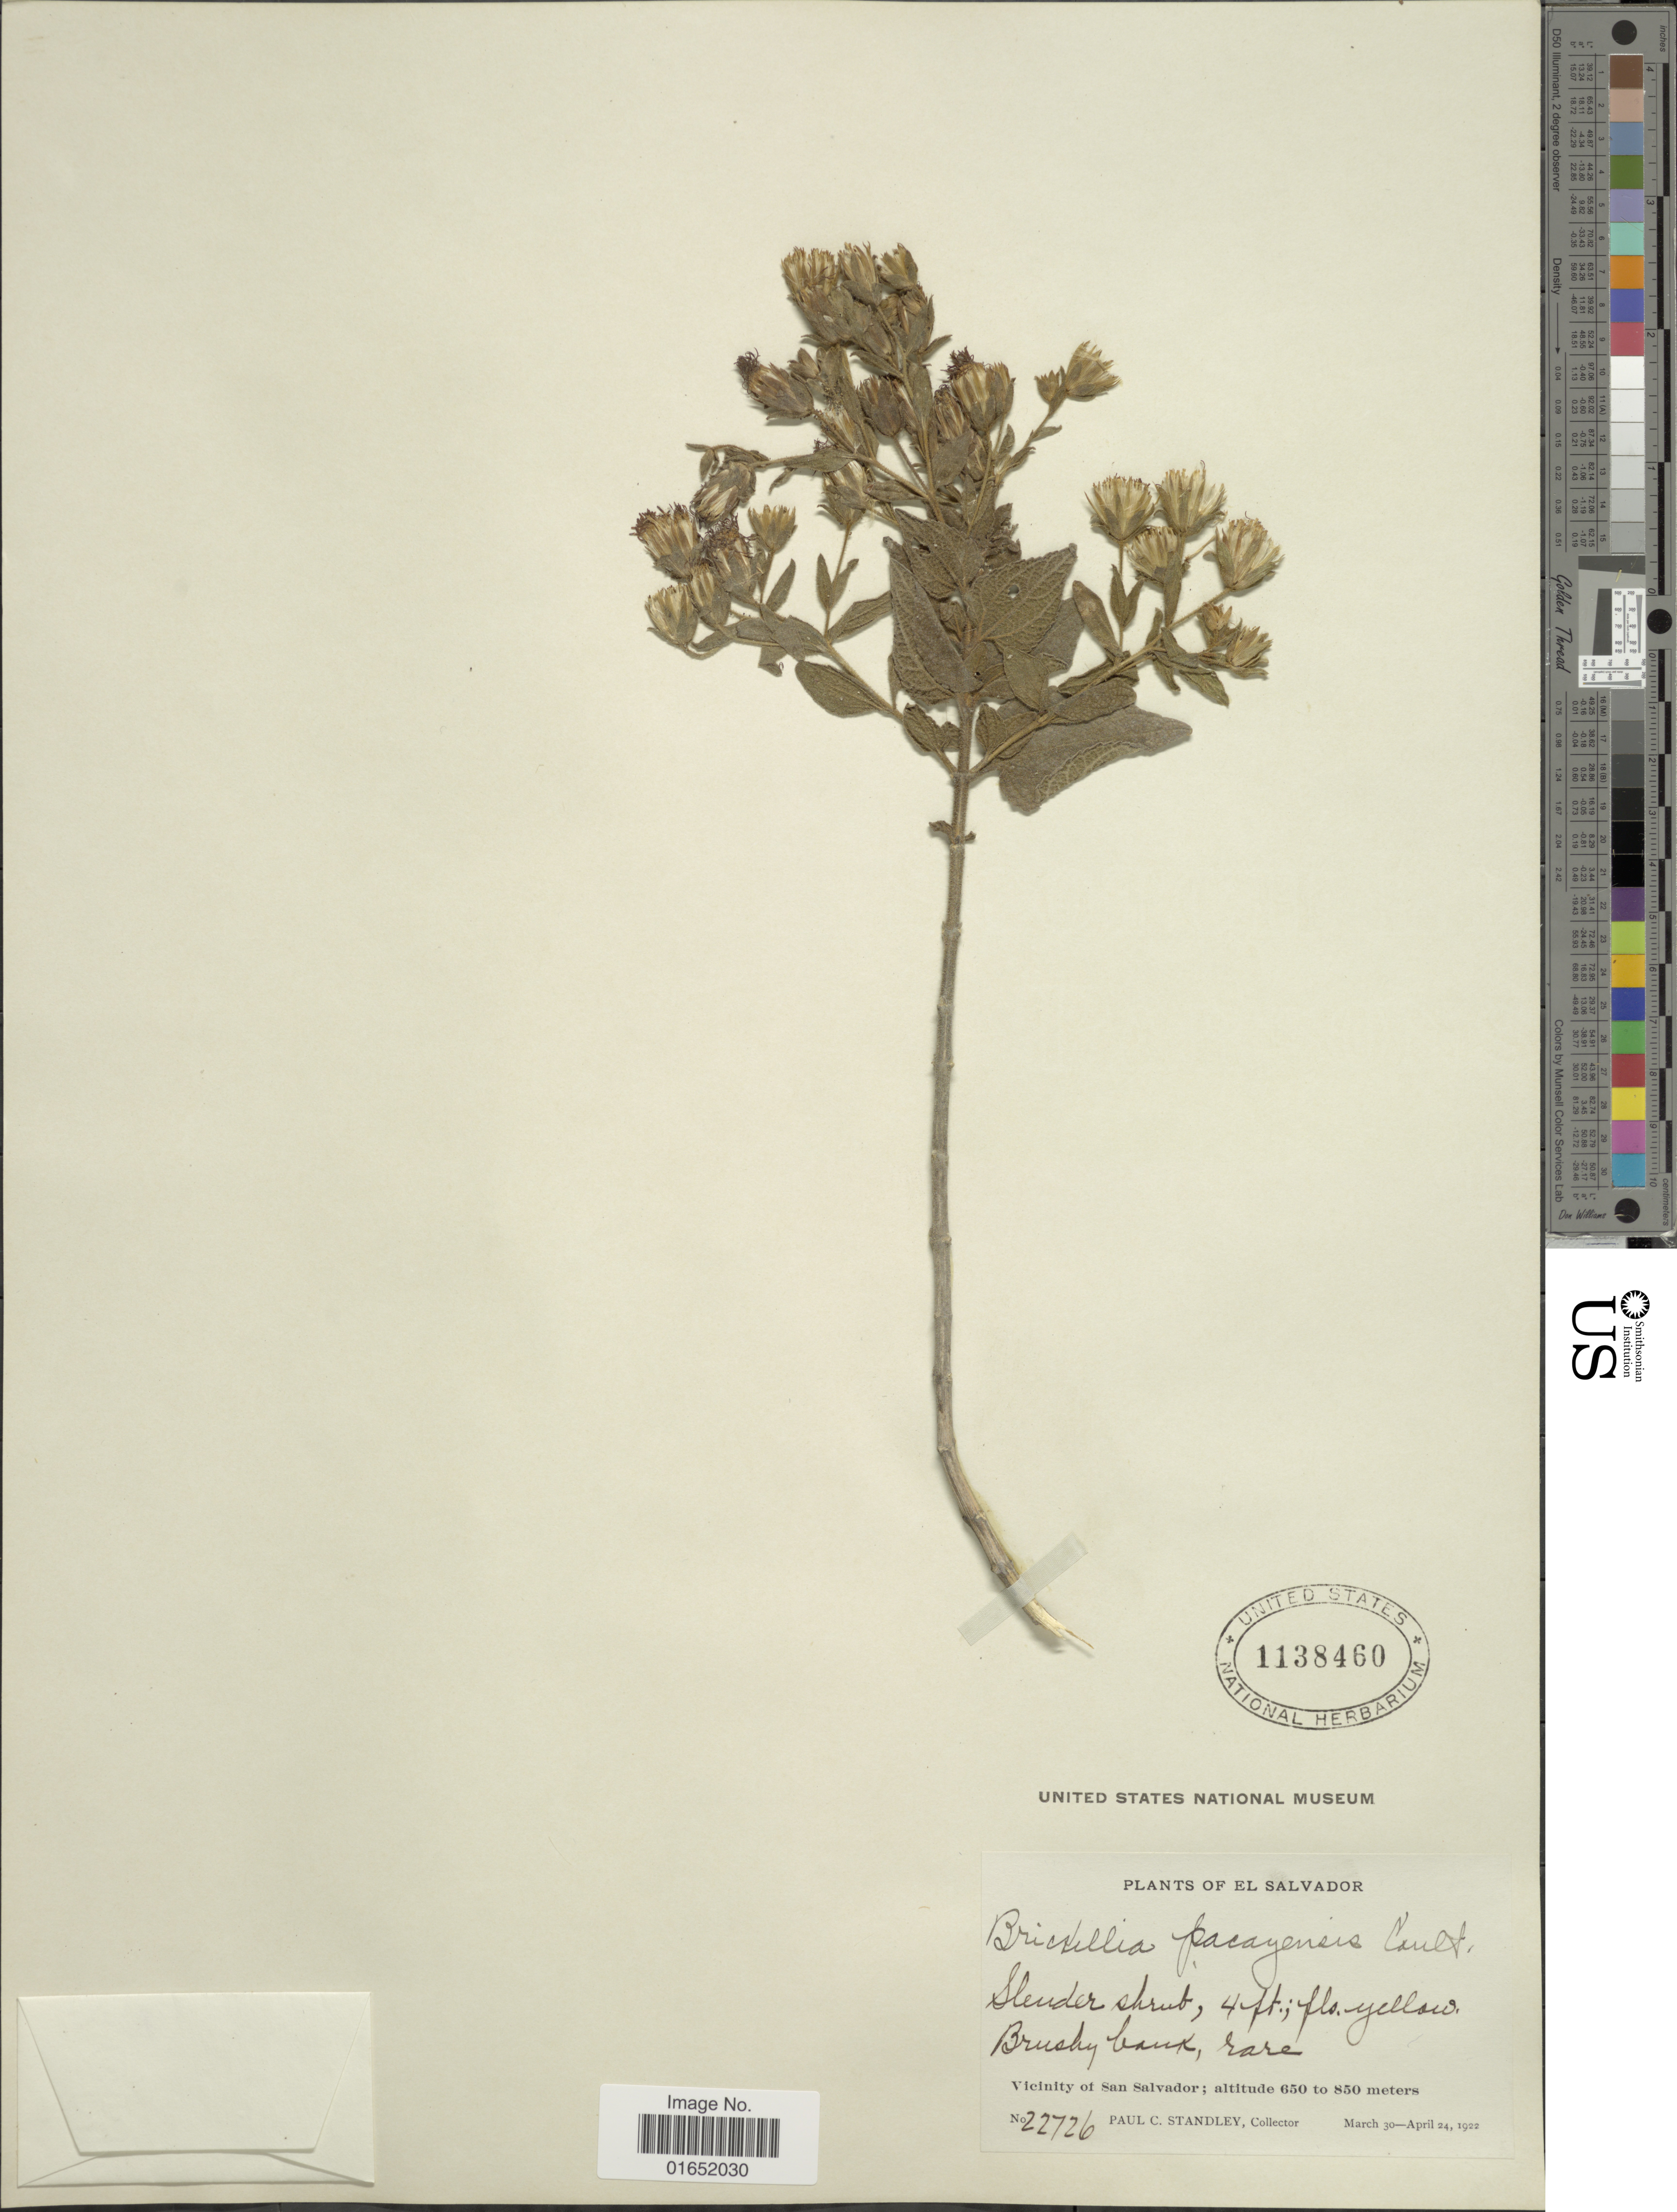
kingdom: Plantae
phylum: Tracheophyta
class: Magnoliopsida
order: Asterales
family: Asteraceae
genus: Brickellia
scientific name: Brickellia pacayensis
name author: J.M. Coult.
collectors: P. C. Standley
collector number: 22726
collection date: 1922-03-30/1922-04-24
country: El Salvador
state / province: San Salvador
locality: Brushu bank, rare, Vicinity of San Salvador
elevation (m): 650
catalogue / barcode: US 1138460